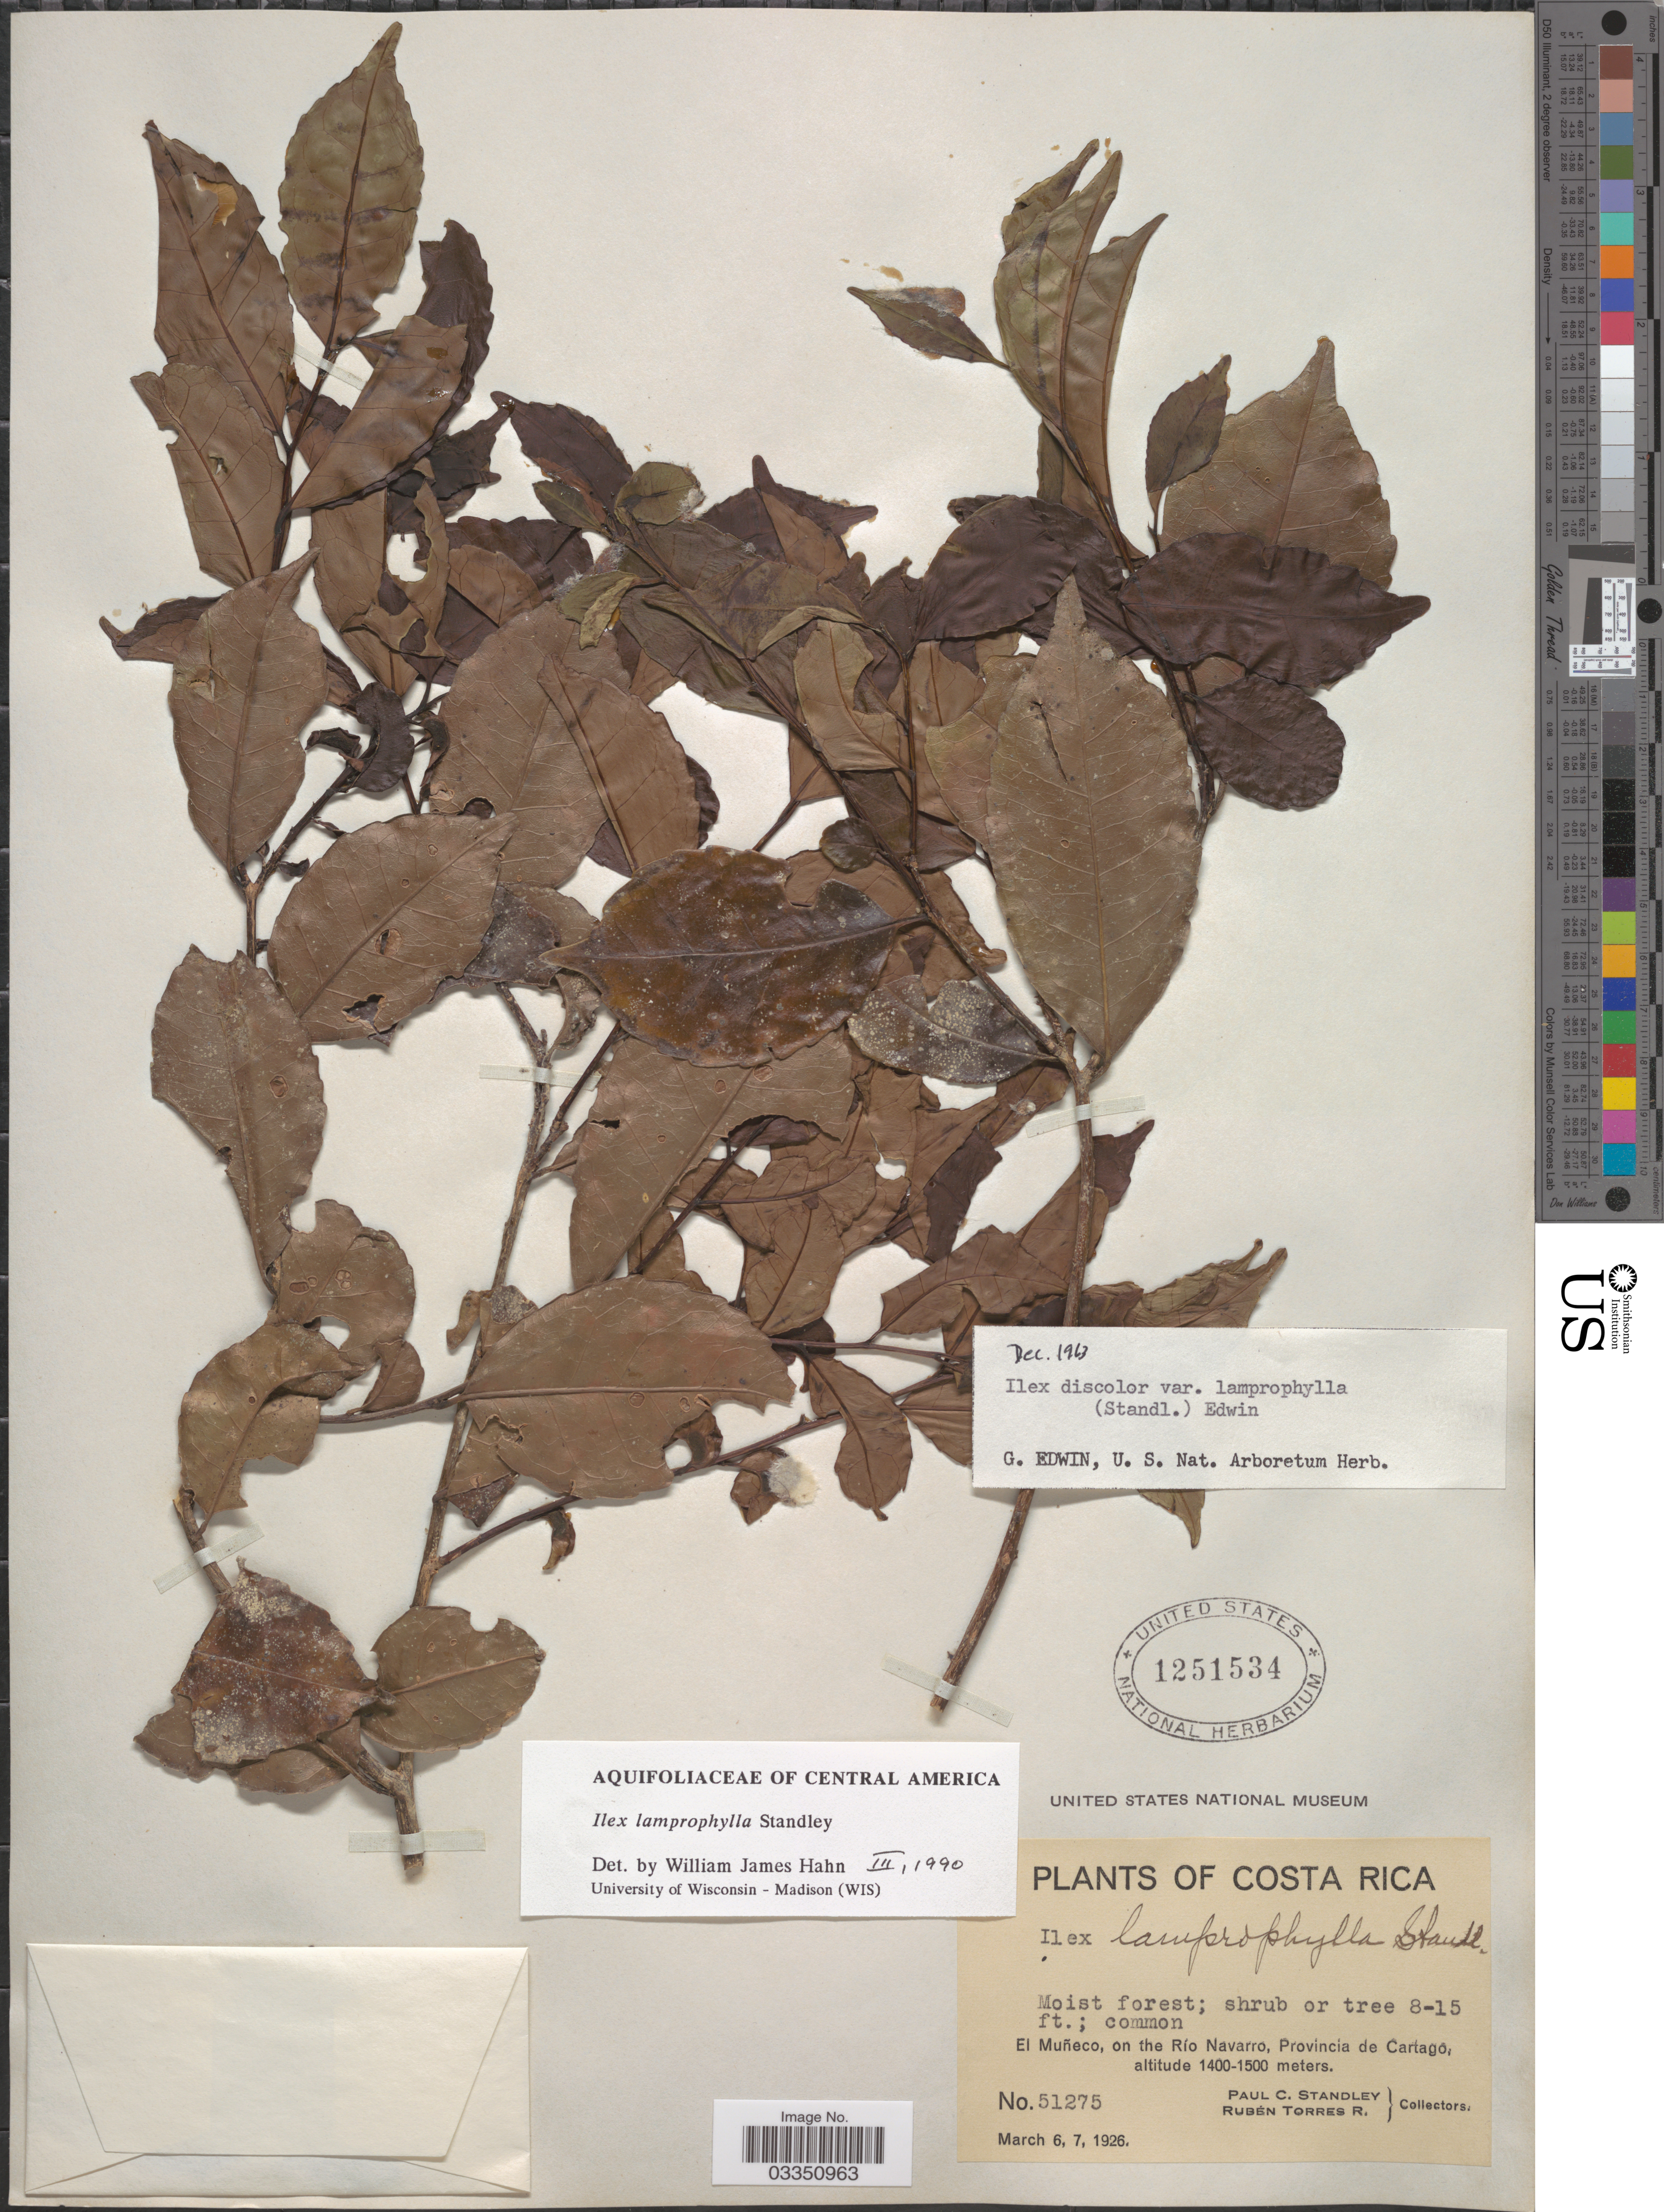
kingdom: Plantae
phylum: Tracheophyta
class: Magnoliopsida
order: Aquifoliales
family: Aquifoliaceae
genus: Ilex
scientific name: Ilex lamprophylla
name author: Standl.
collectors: P. C. Standley & R. Torres Rojas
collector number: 51275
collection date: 1926-03-06/1926-03-07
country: Costa Rica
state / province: Cartago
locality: El Muñueco, on the Río Navarro.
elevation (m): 1400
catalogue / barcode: US 1251534